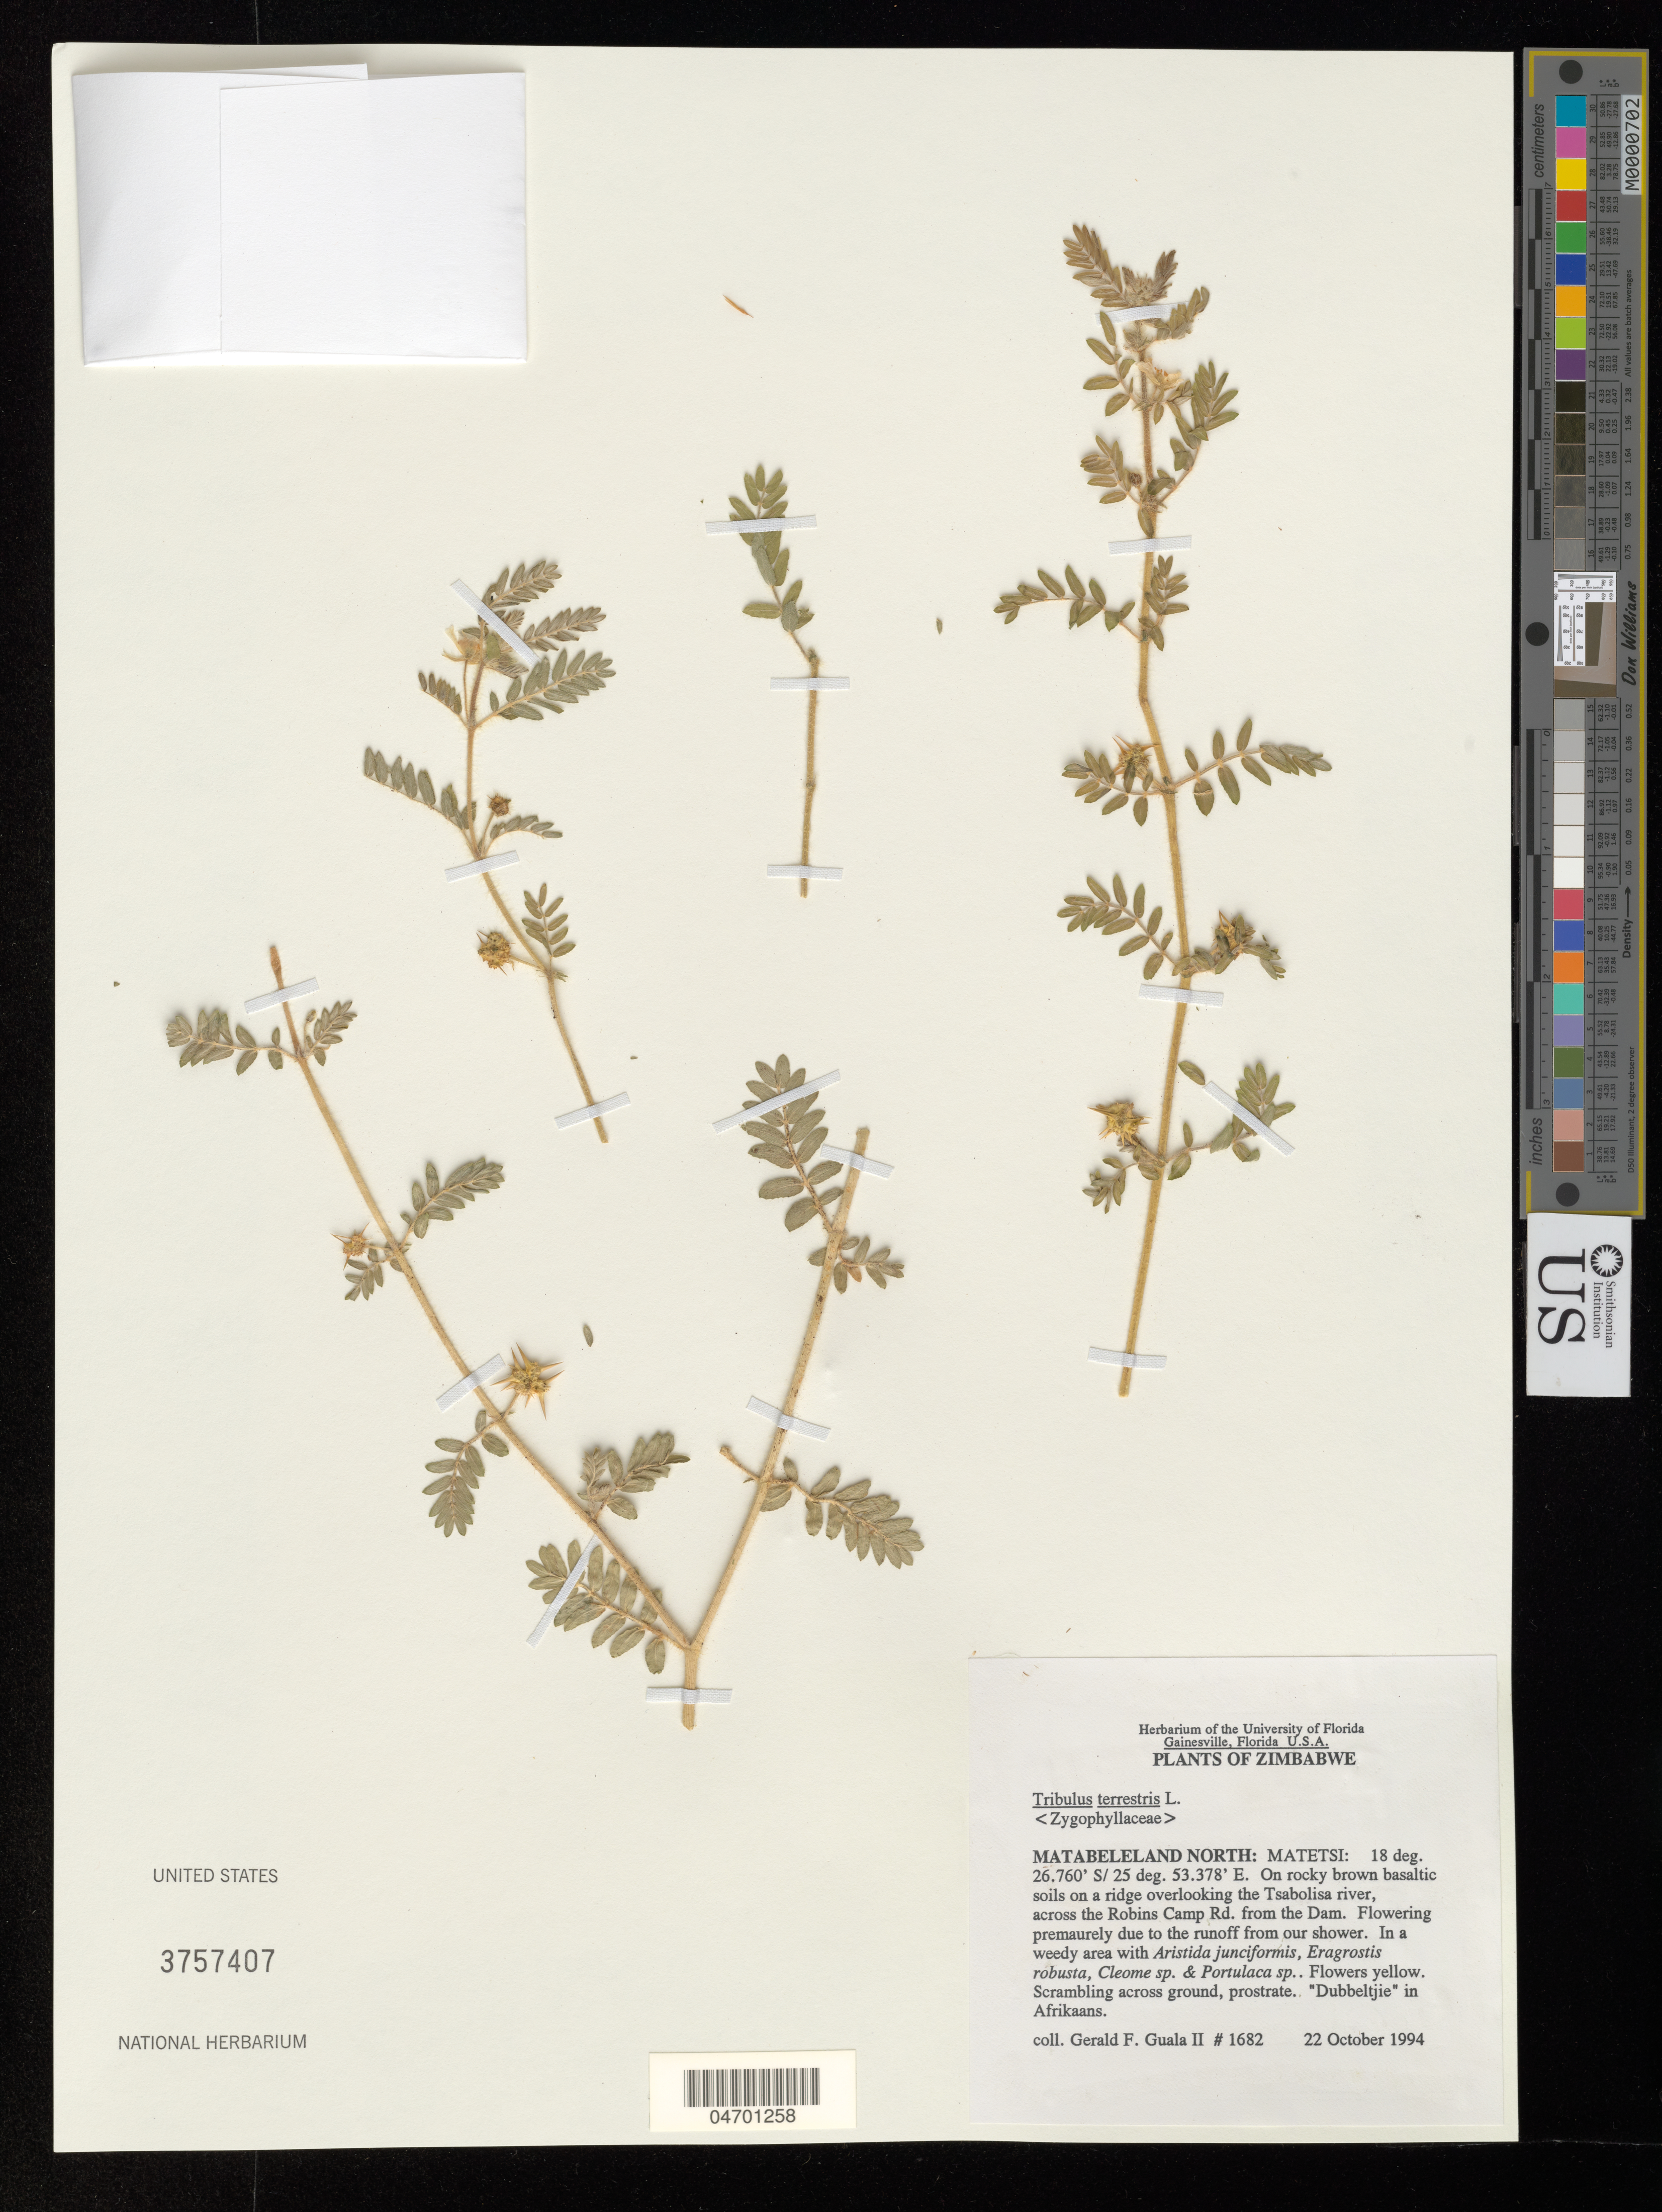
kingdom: Plantae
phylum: Tracheophyta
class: Magnoliopsida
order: Zygophyllales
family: Zygophyllaceae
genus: Tribulus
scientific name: Tribulus terrestris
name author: L.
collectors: G. Guala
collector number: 1682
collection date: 1994-10-22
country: Zimbabwe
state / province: Matabeleland North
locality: Matetsi: On rocky brown basaltic soils on a ridge overlooking the Tsabolisa river, across the Robins Camp Rd. from the Dam.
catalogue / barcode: US 3757407